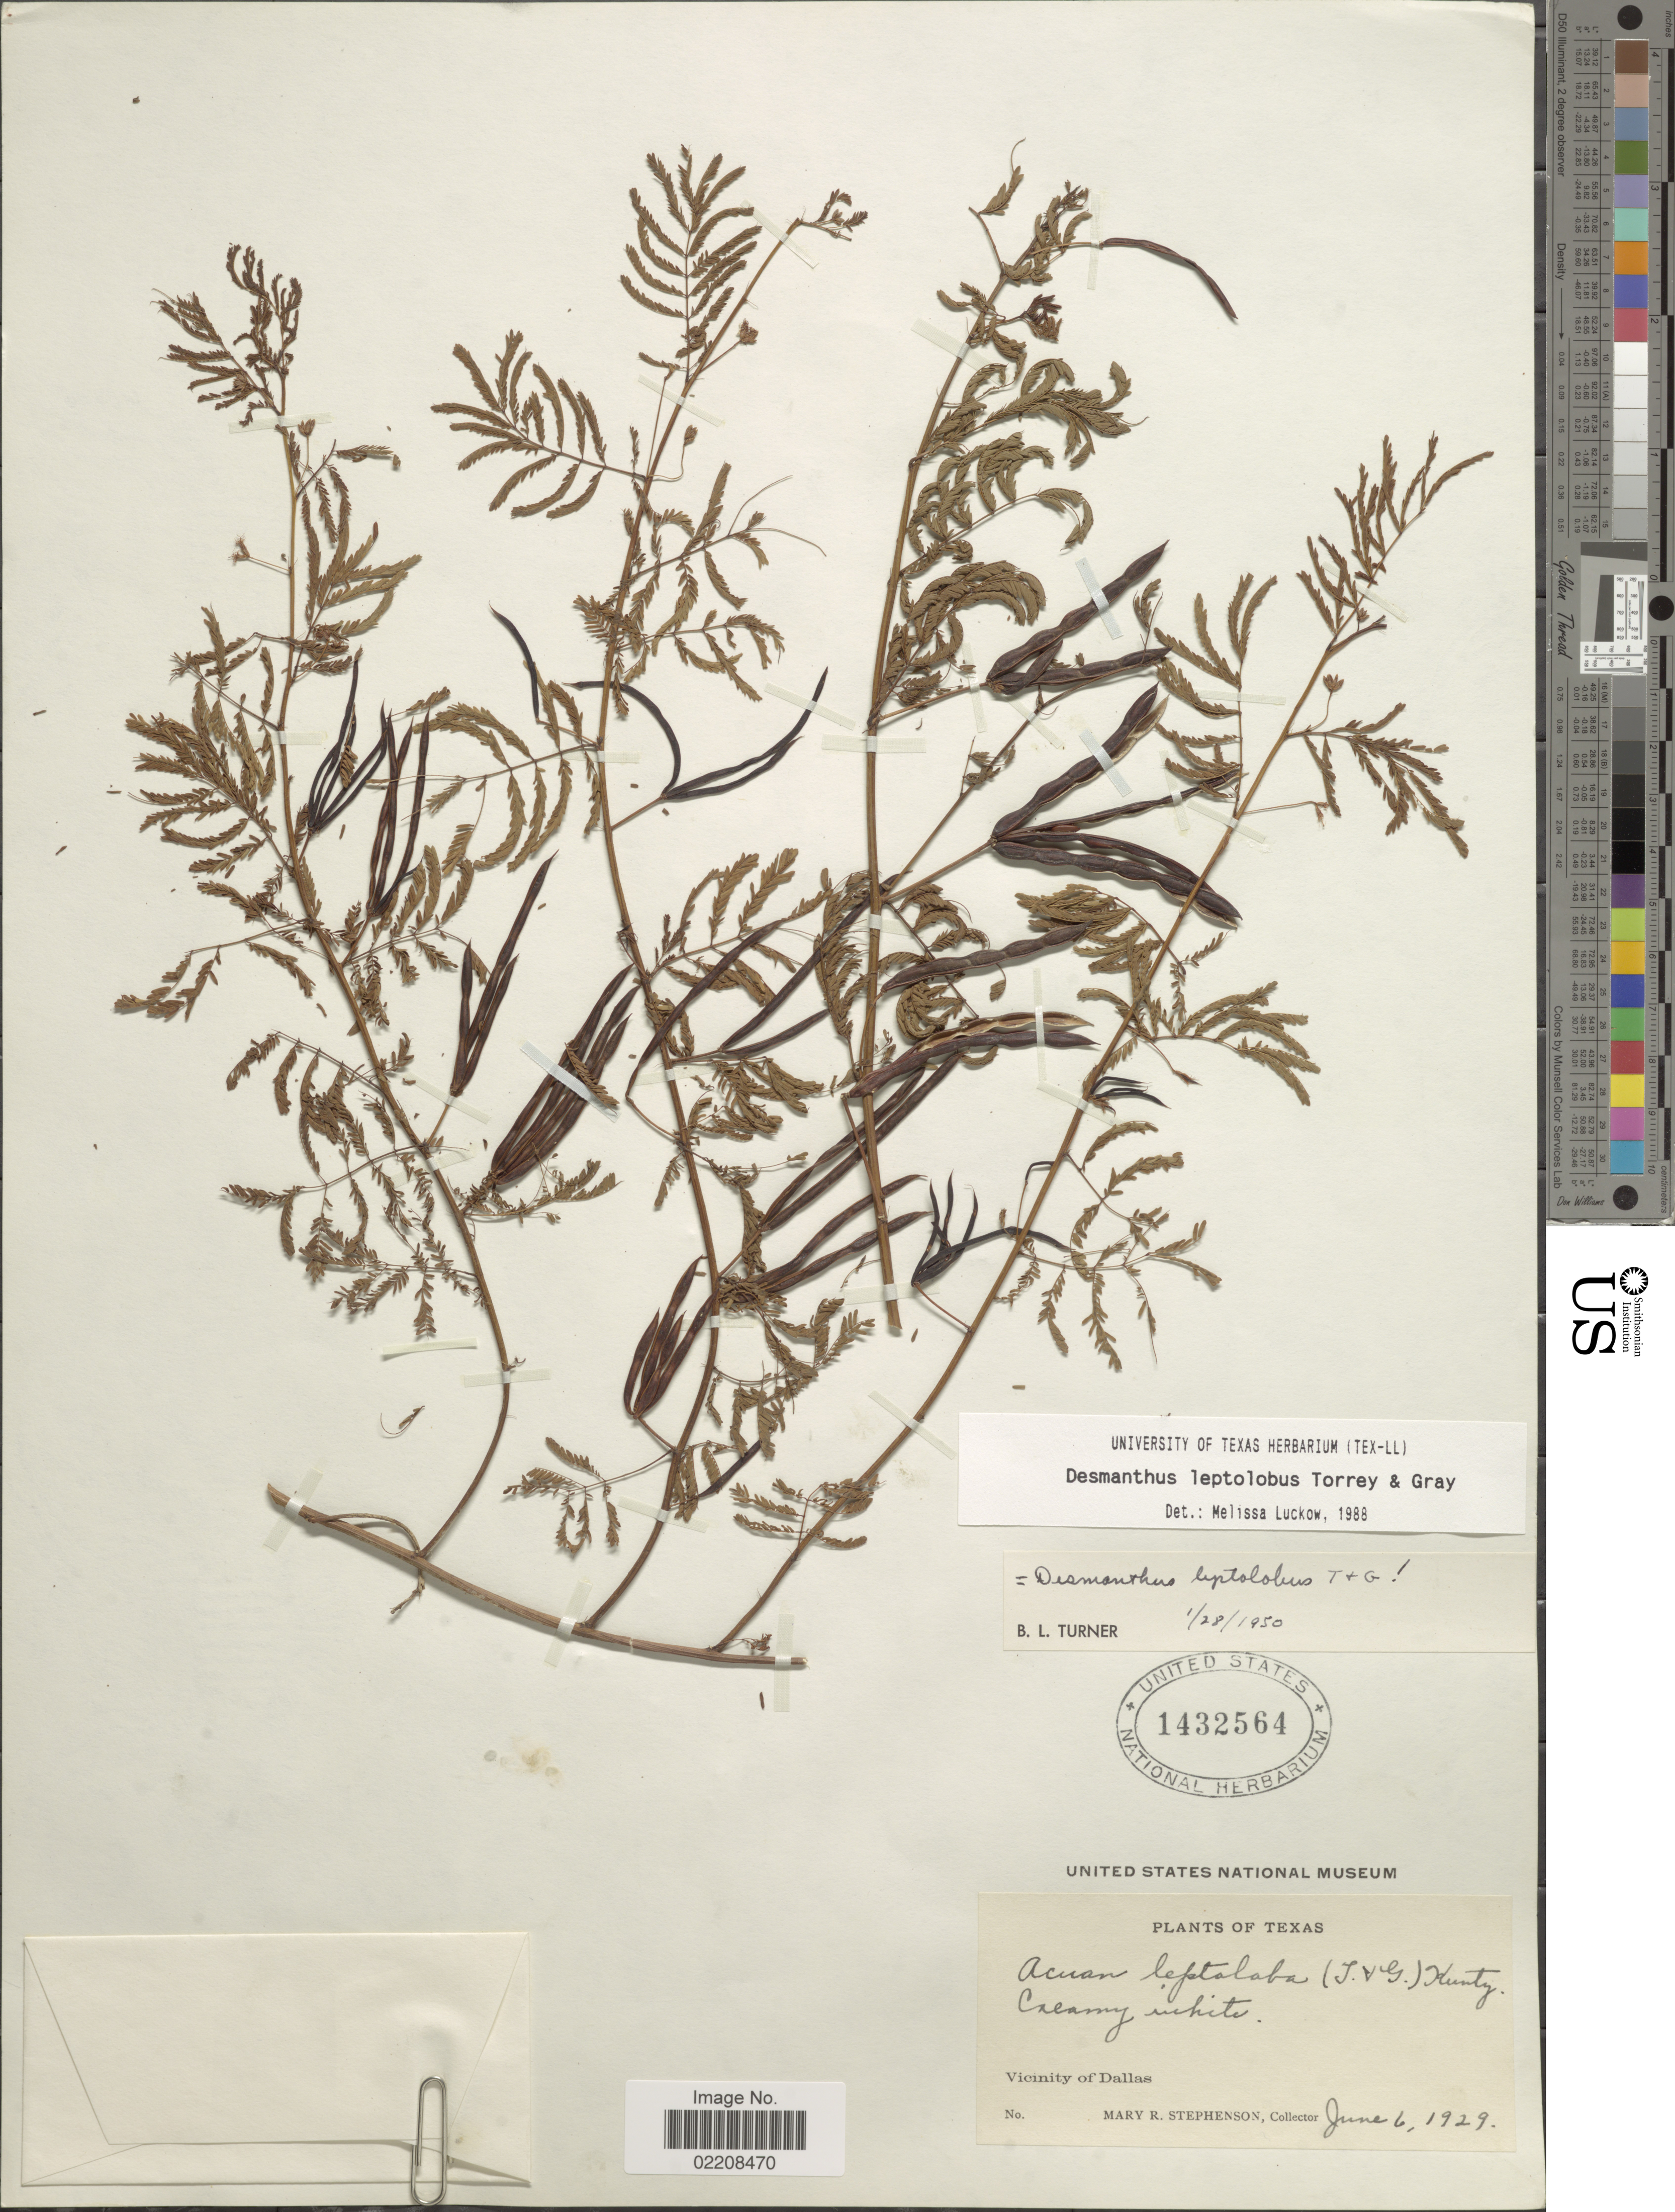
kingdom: Plantae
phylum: Tracheophyta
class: Magnoliopsida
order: Fabales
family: Fabaceae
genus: Desmanthus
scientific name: Desmanthus leptolobus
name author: Torr. & A. Gray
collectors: M. Stephenson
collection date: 1929-06-06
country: United States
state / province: Texas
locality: Vicinity of Dallas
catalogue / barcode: US 1432564